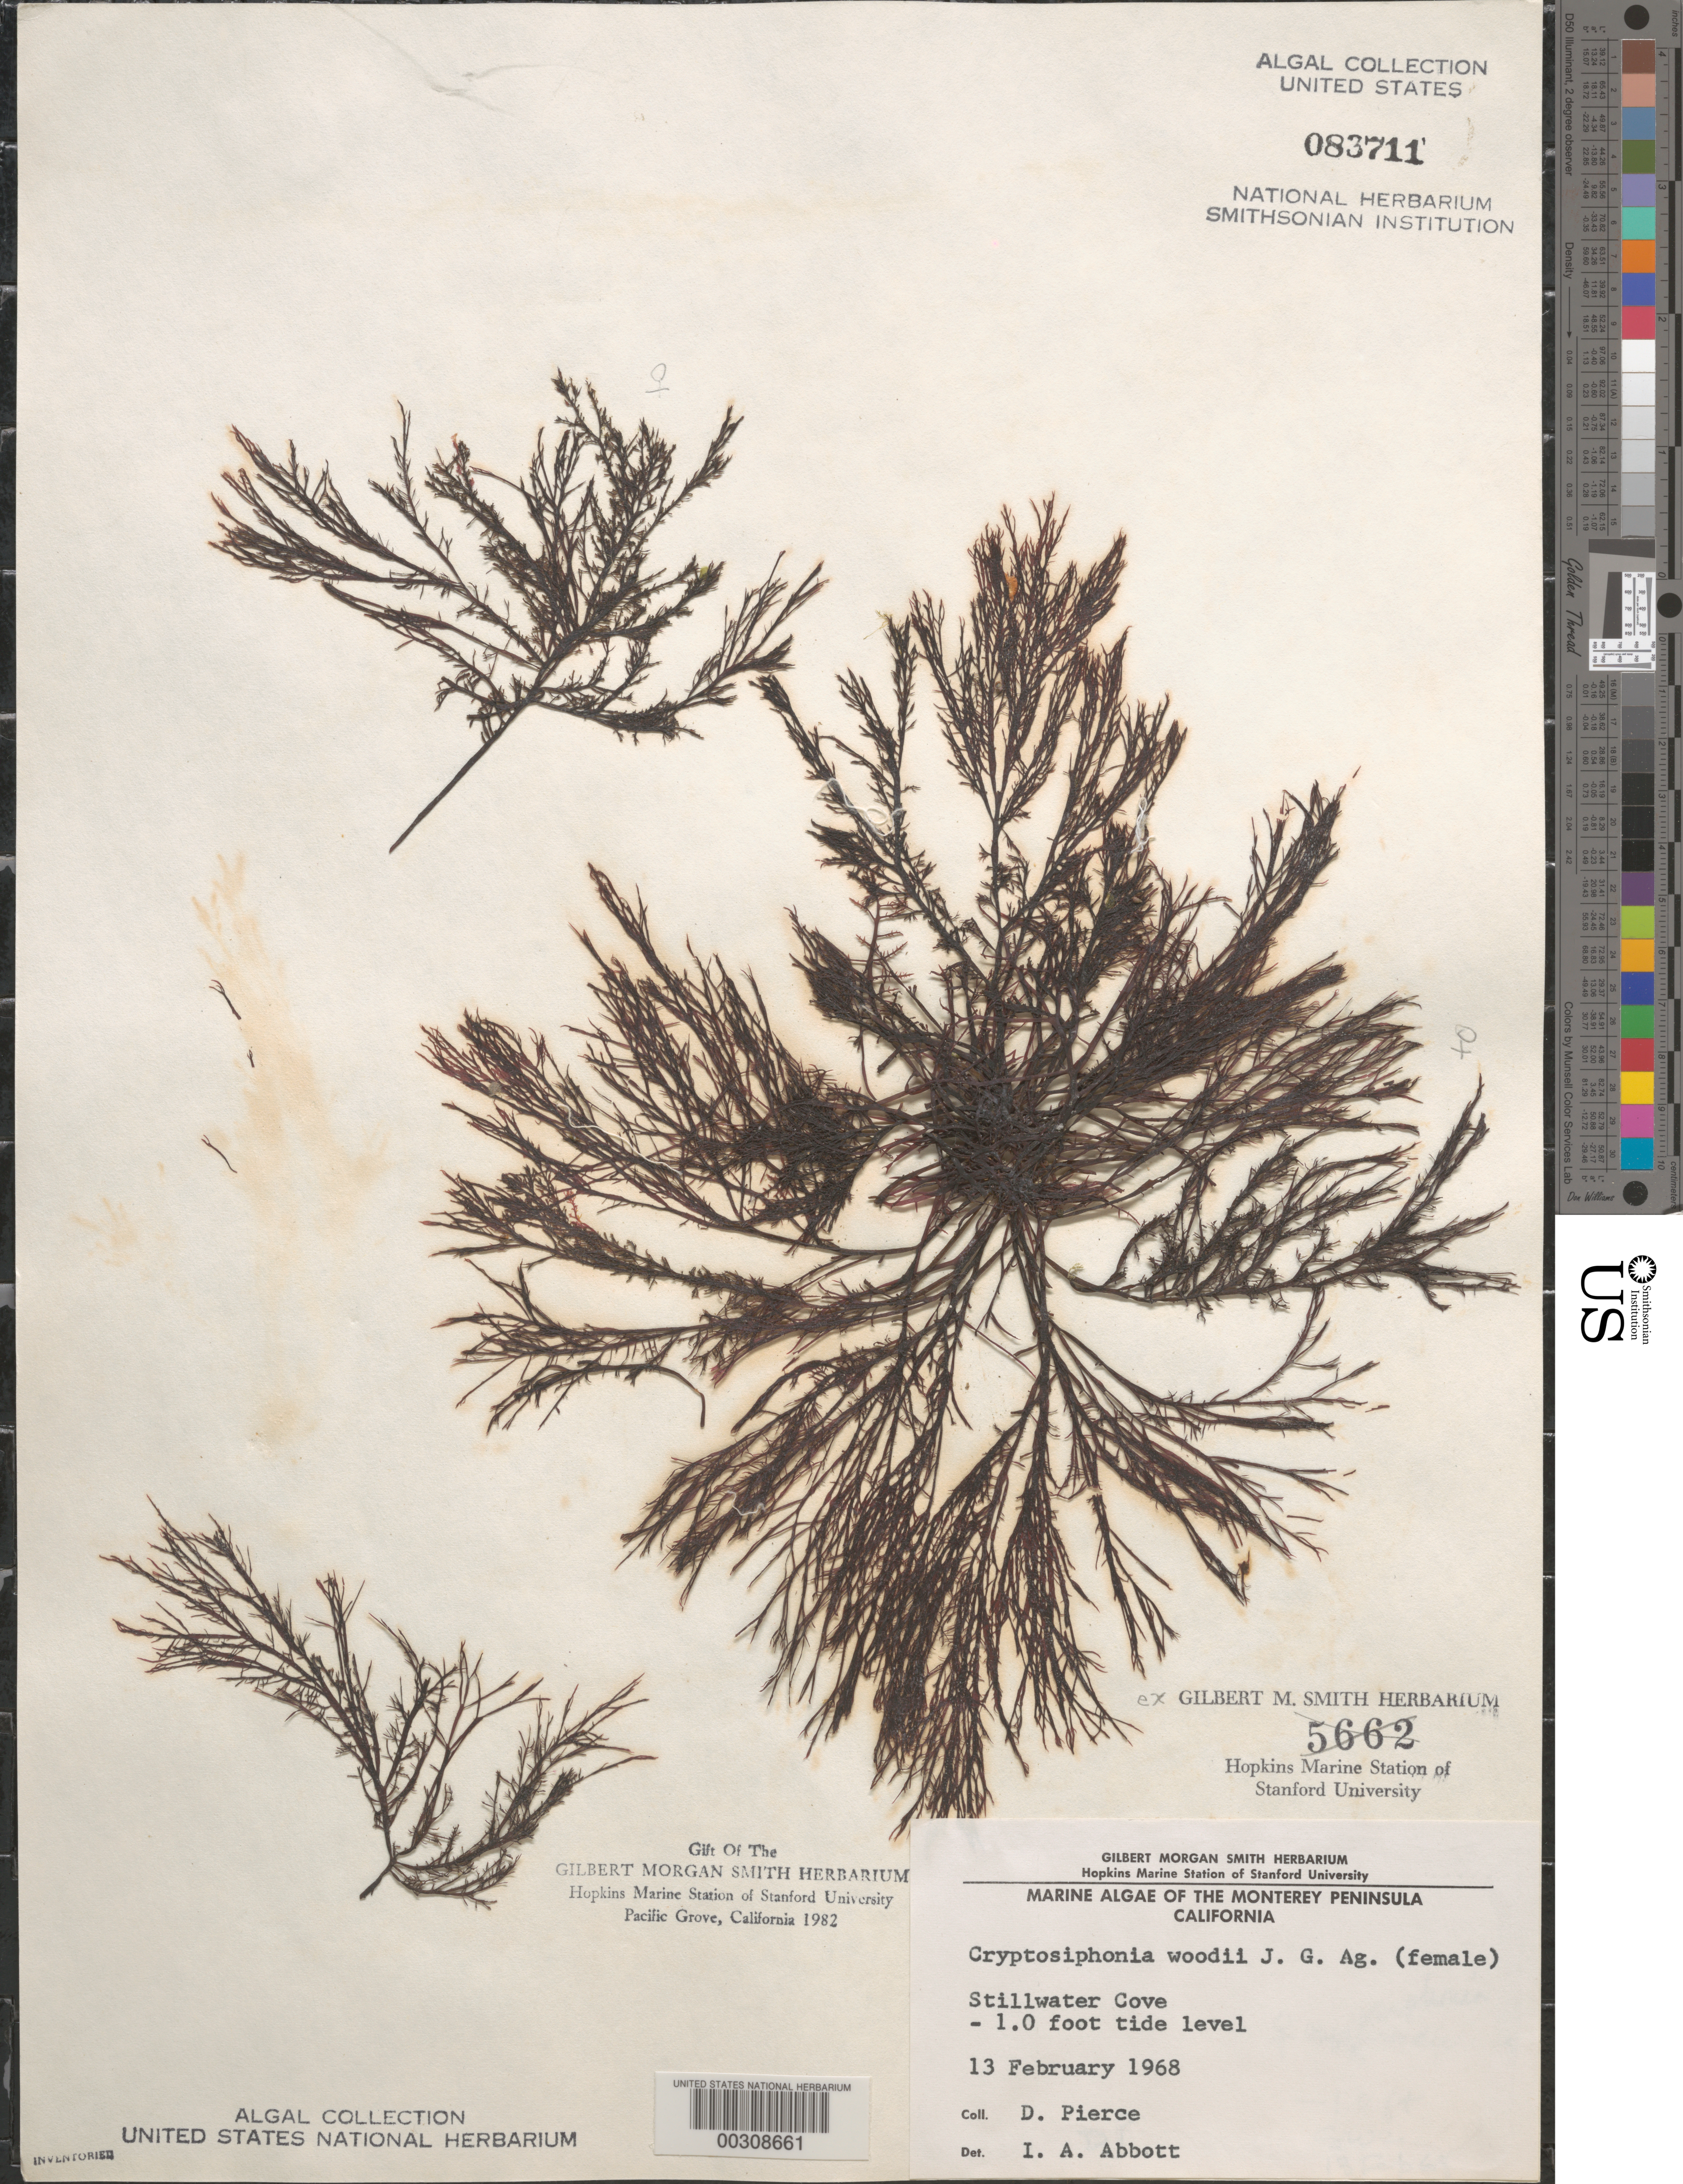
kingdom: Plantae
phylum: Rhodophyta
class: Florideophyceae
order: Gigartinales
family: Dumontiaceae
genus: Cryptosiphonia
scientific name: Cryptosiphonia woodii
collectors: D. Pierce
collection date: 1968-02-13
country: United States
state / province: California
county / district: Monterey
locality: The Monterey Peninsula. Stillwater Cove.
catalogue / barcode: US 83711